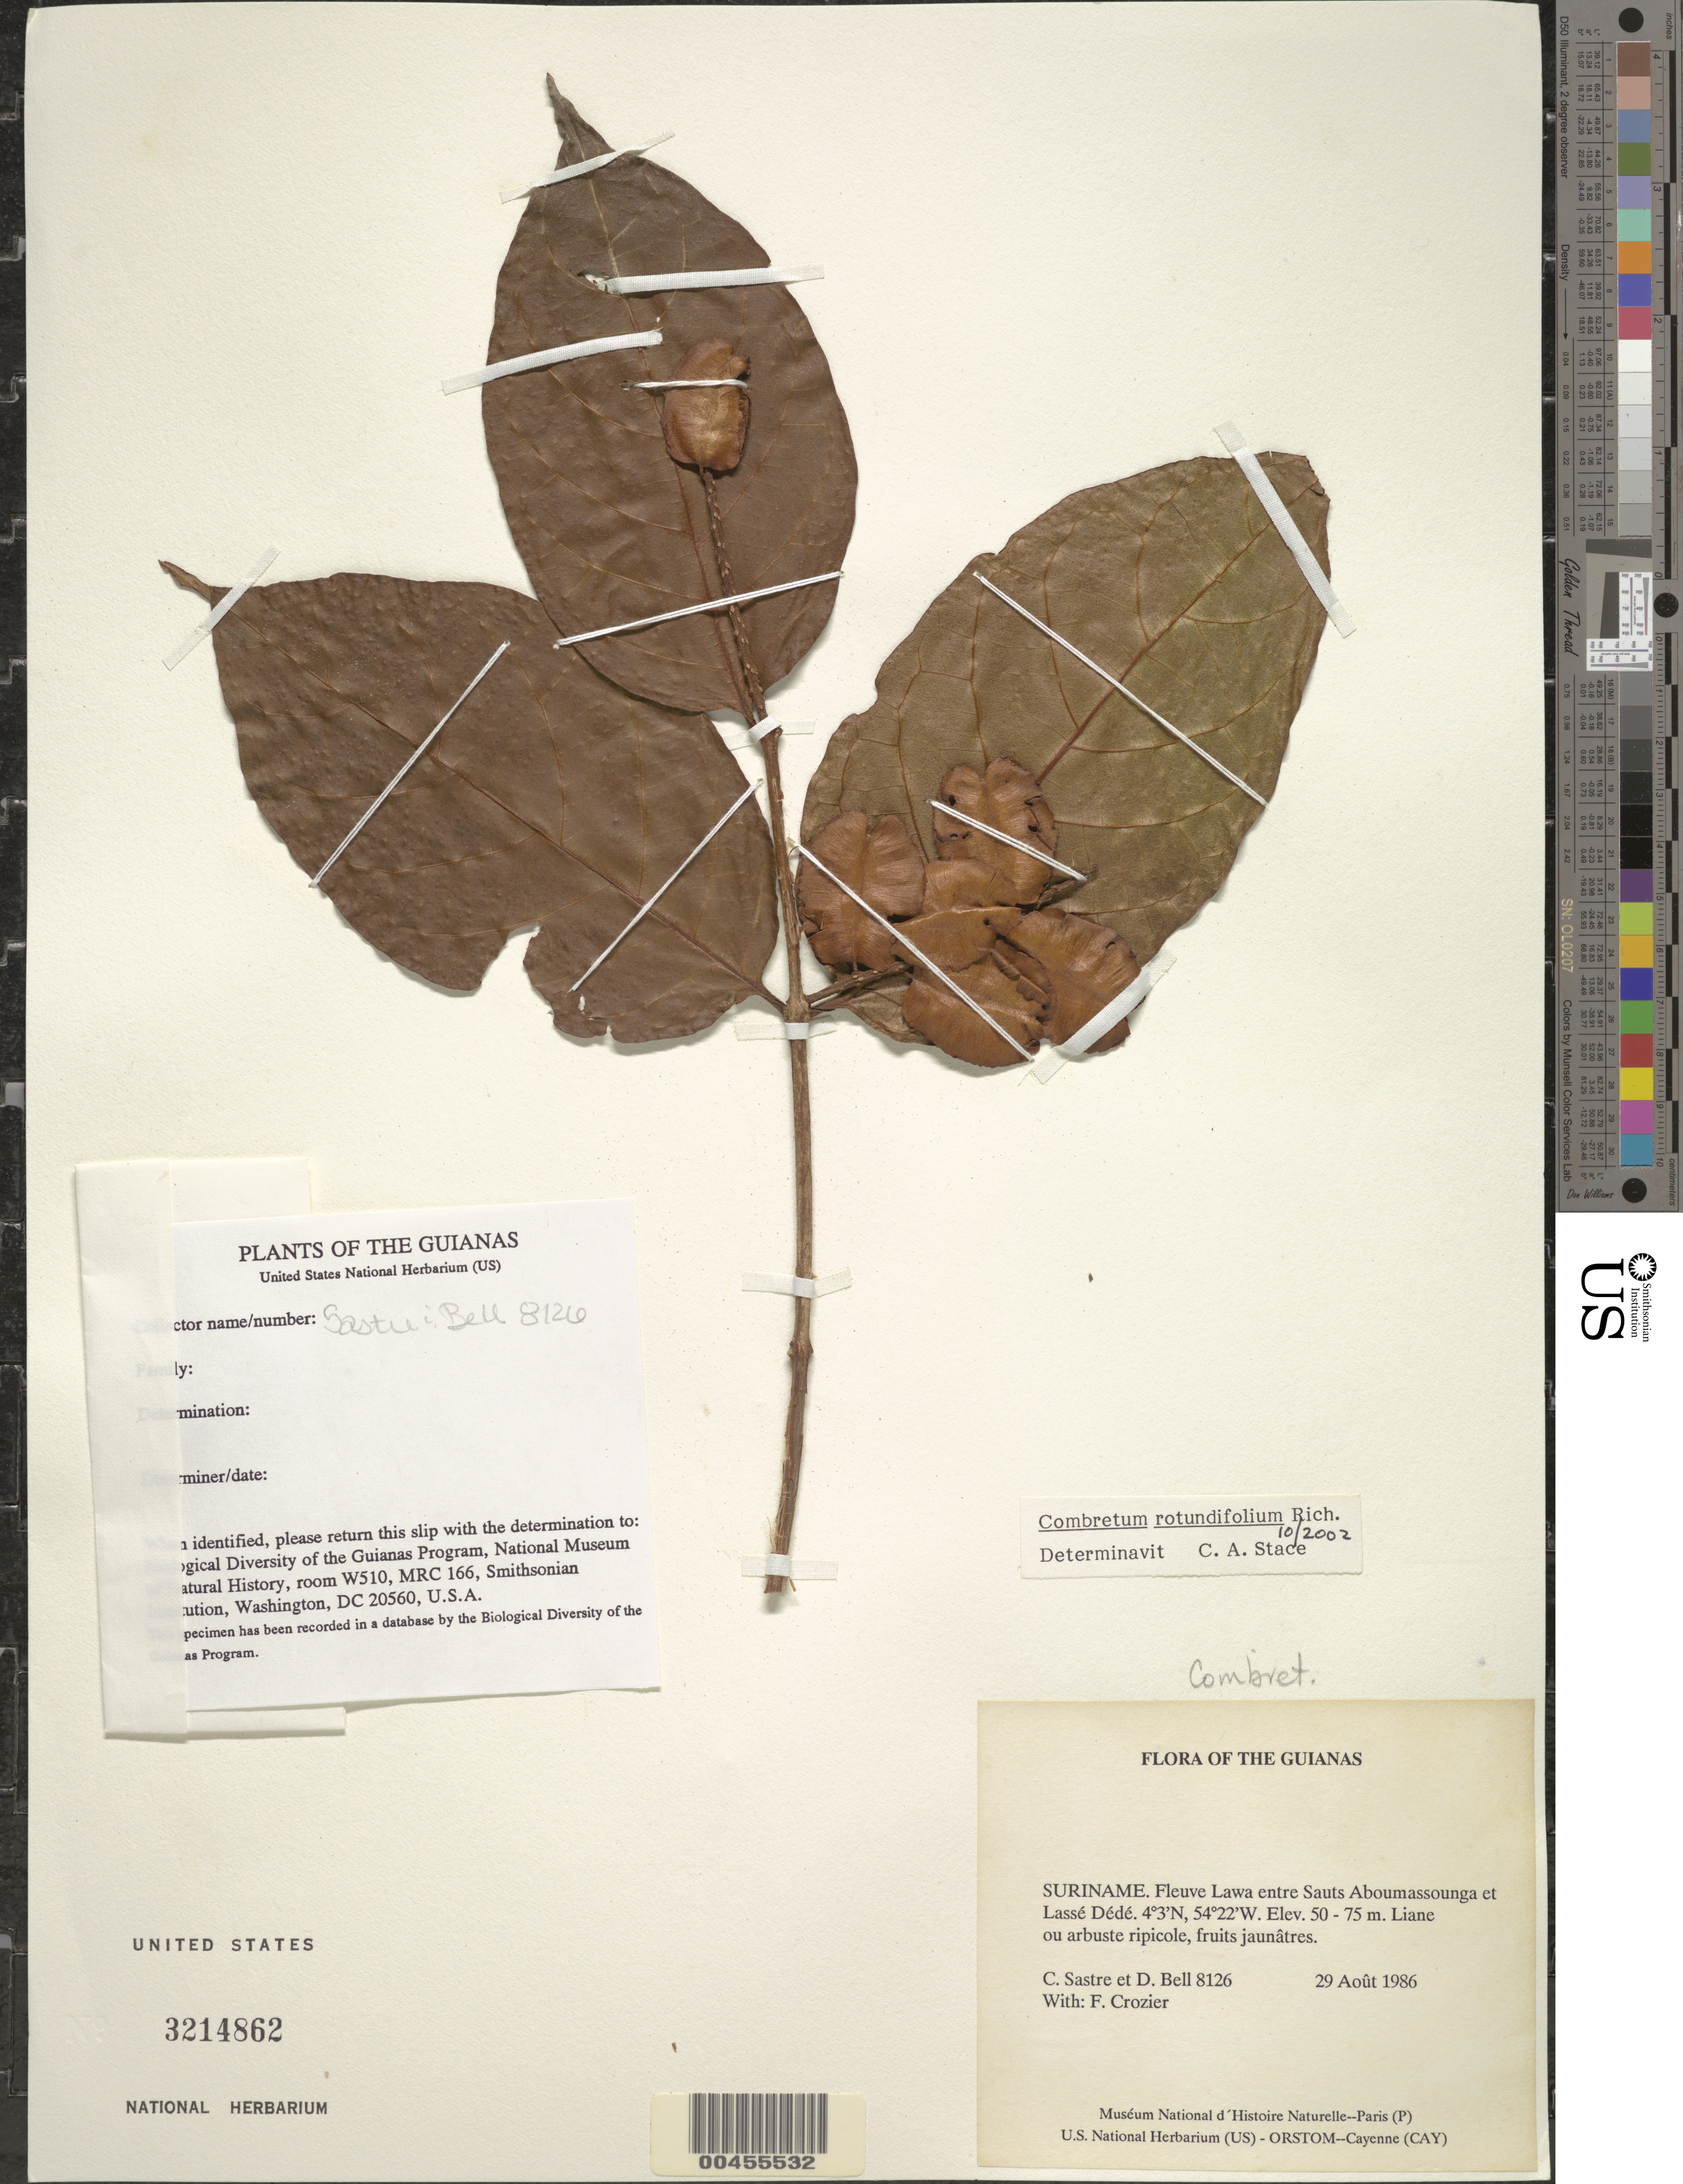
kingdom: Plantae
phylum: Tracheophyta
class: Magnoliopsida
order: Myrtales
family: Combretaceae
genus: Combretum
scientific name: Combretum rotundifolium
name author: Rich.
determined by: Stace, C. A.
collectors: C. H. L. Sastre, D. A. Bell & F. Crozier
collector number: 8126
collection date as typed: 29 August 1986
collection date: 1986-08-29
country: Suriname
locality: Fleuve Lawa entre Sauts Aboumassounga et Lassé Dédé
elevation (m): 50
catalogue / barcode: US 3214862